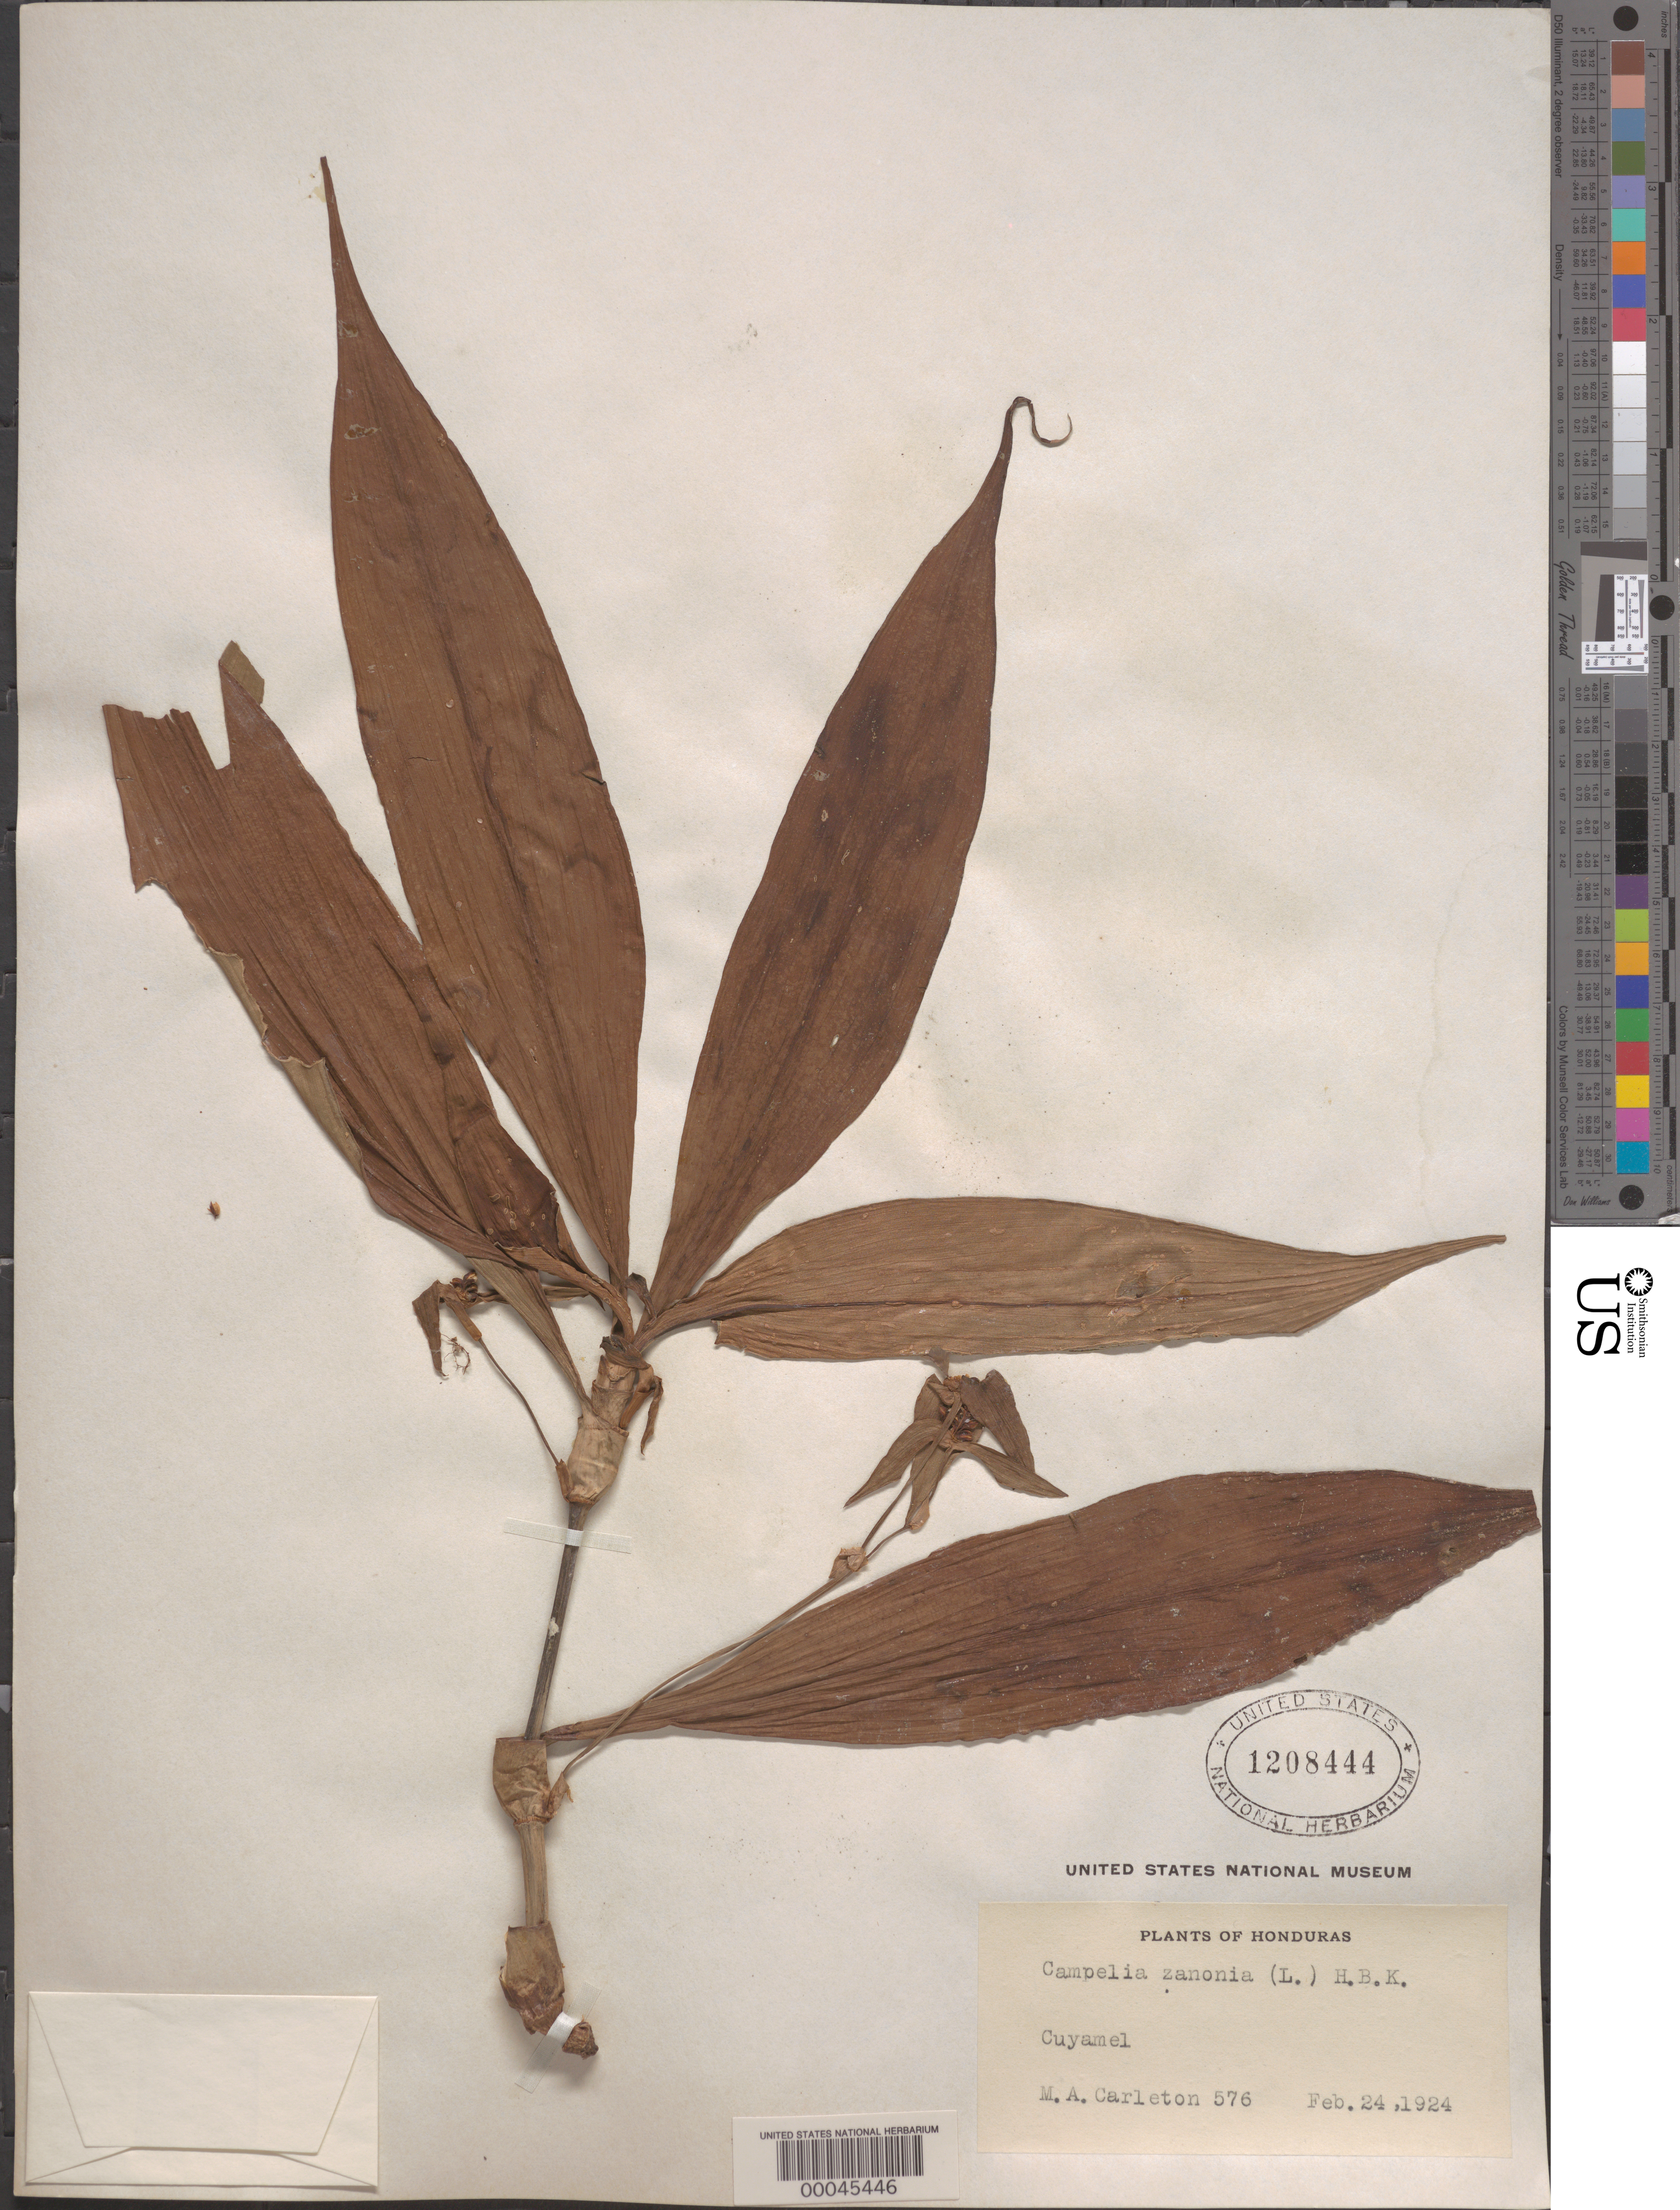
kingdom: Plantae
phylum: Tracheophyta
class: Liliopsida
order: Commelinales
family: Commelinaceae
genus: Tradescantia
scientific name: Tradescantia zanonia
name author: (L.) Sw.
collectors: M. A. Carleton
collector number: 576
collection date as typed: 24 Feb 1924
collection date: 1924-02-24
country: Honduras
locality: Cuyamel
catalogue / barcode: US 1208444